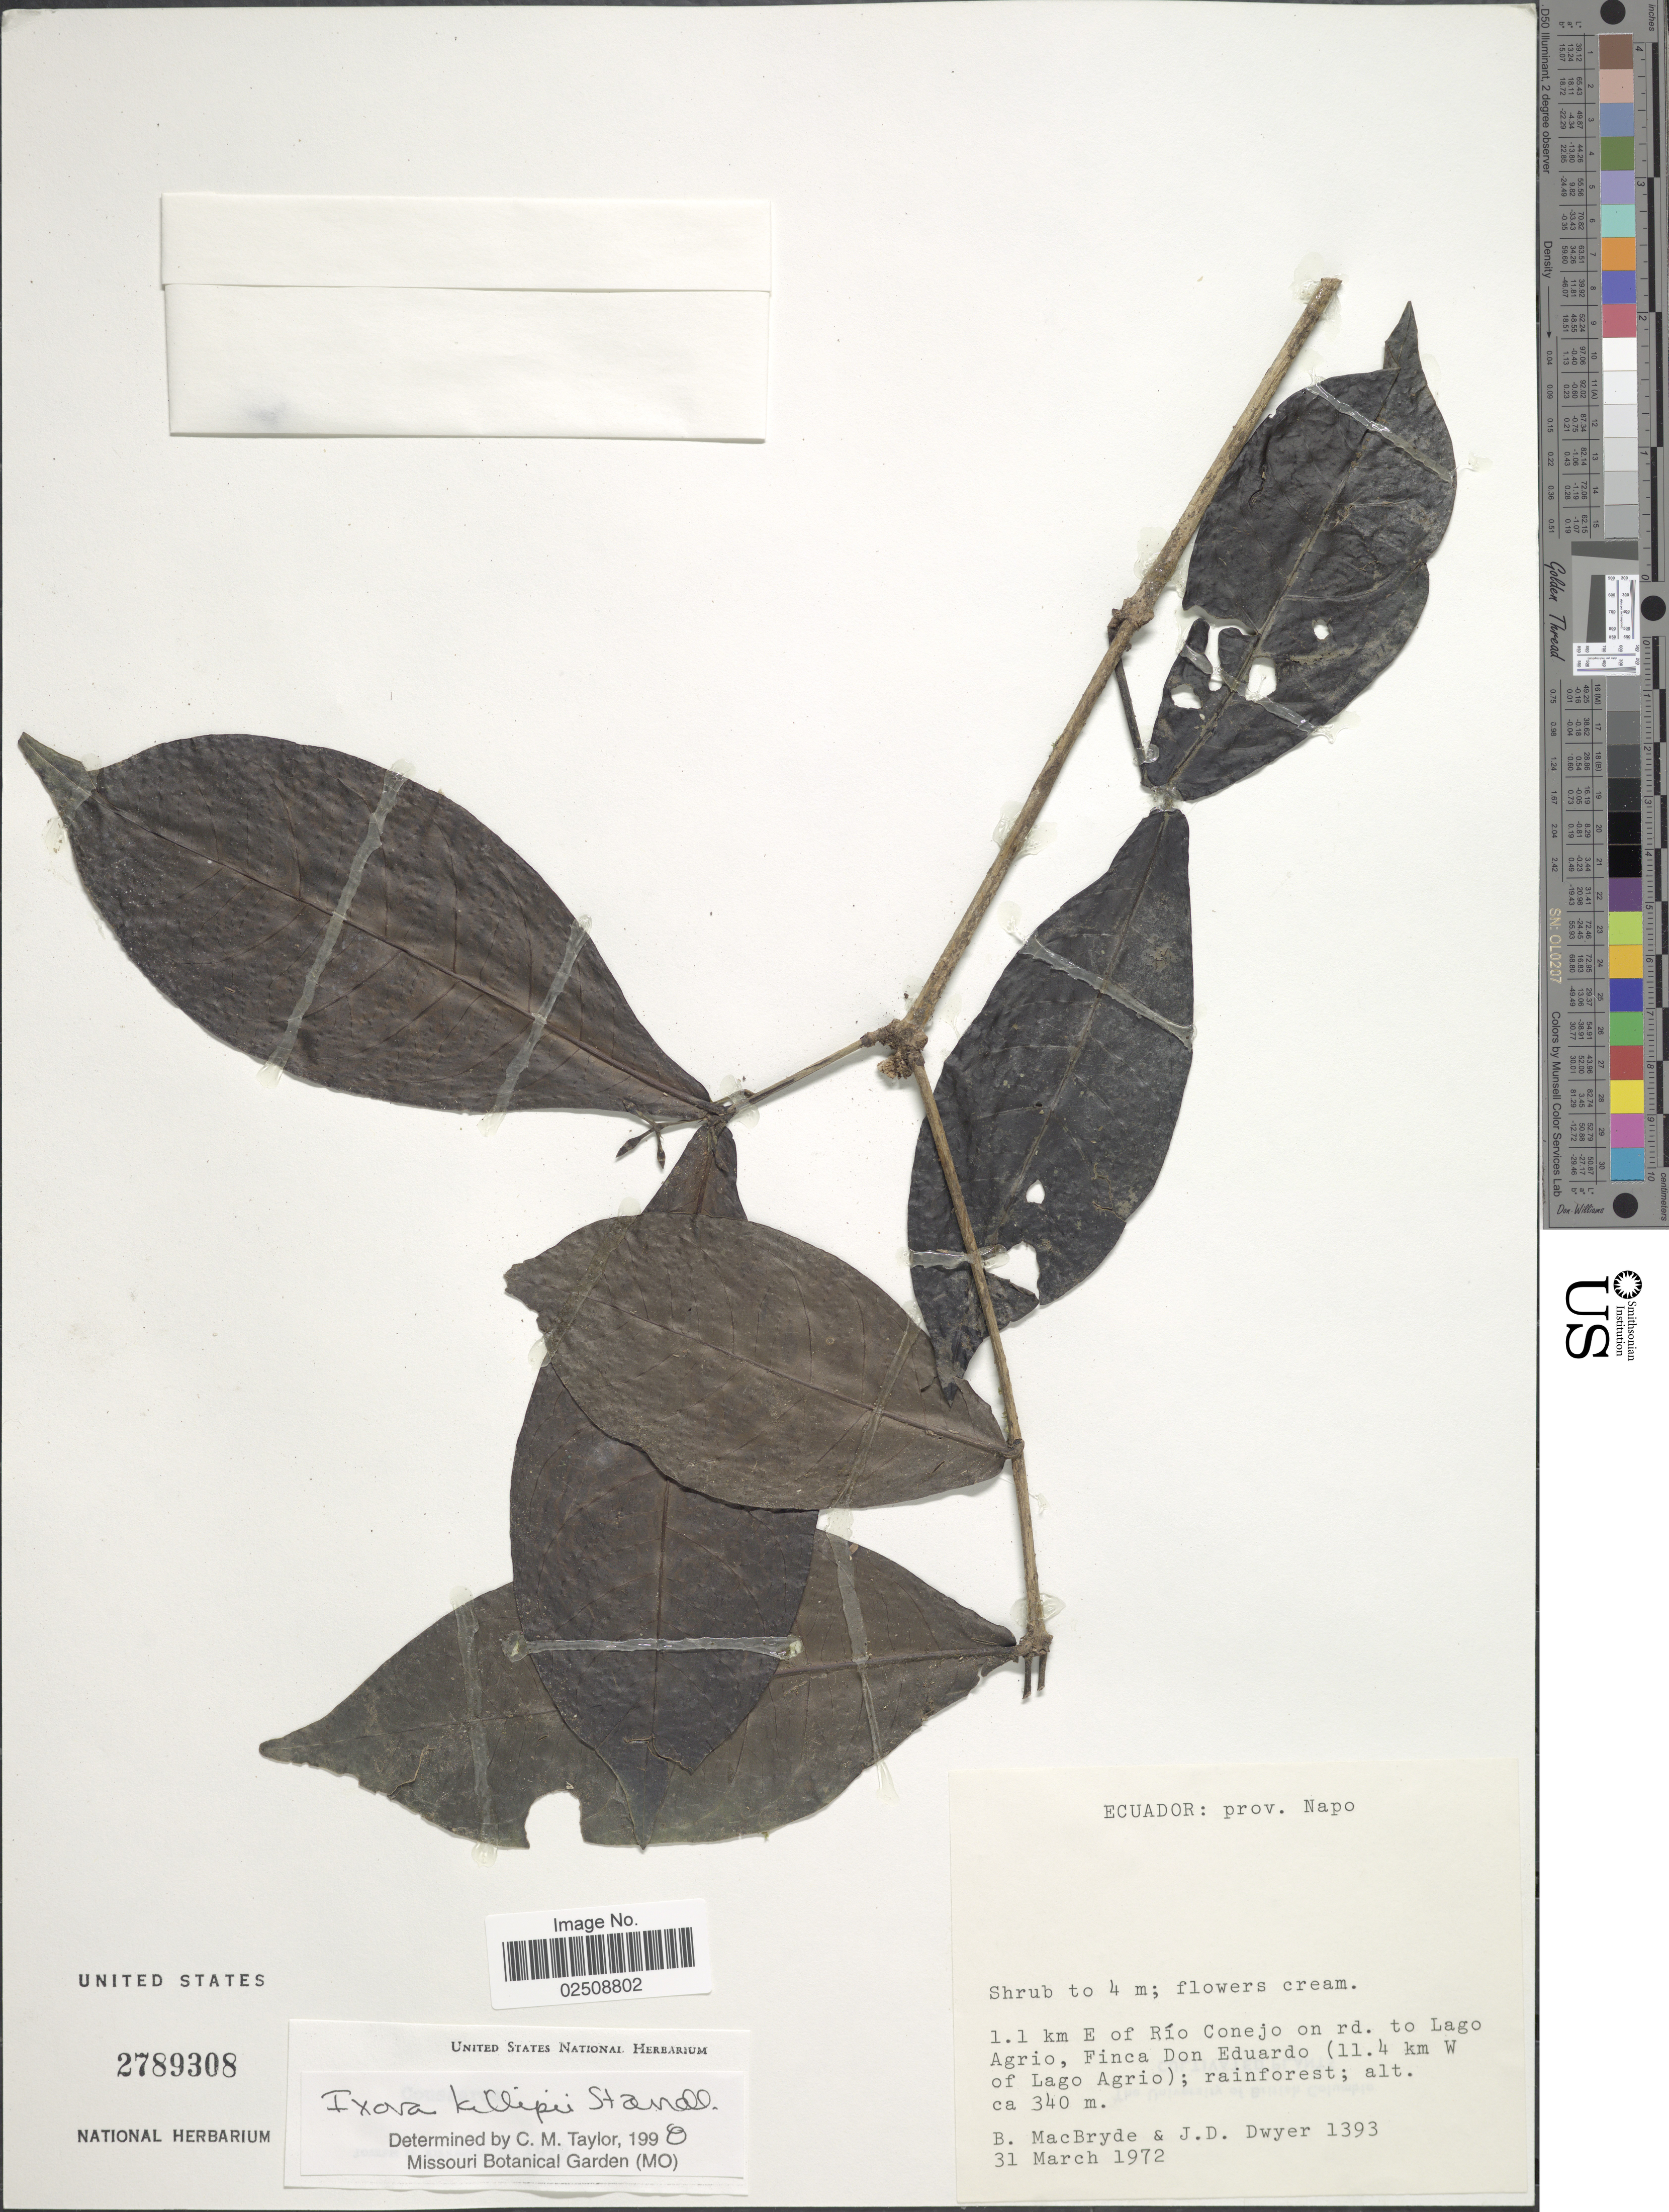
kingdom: Plantae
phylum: Tracheophyta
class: Magnoliopsida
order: Gentianales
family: Rubiaceae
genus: Ixora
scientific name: Ixora killipii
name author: Standl.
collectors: B. MacBryde & J. D. Dwyer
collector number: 1393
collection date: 1972-03-31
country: Ecuador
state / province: Napo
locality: Prov. Napo. 1.1 km E of Rio Conejo on rd. to Lago Agrio, Finca Don Eduardo (11.4 km W of Lago Agrio)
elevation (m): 340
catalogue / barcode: US 2789308